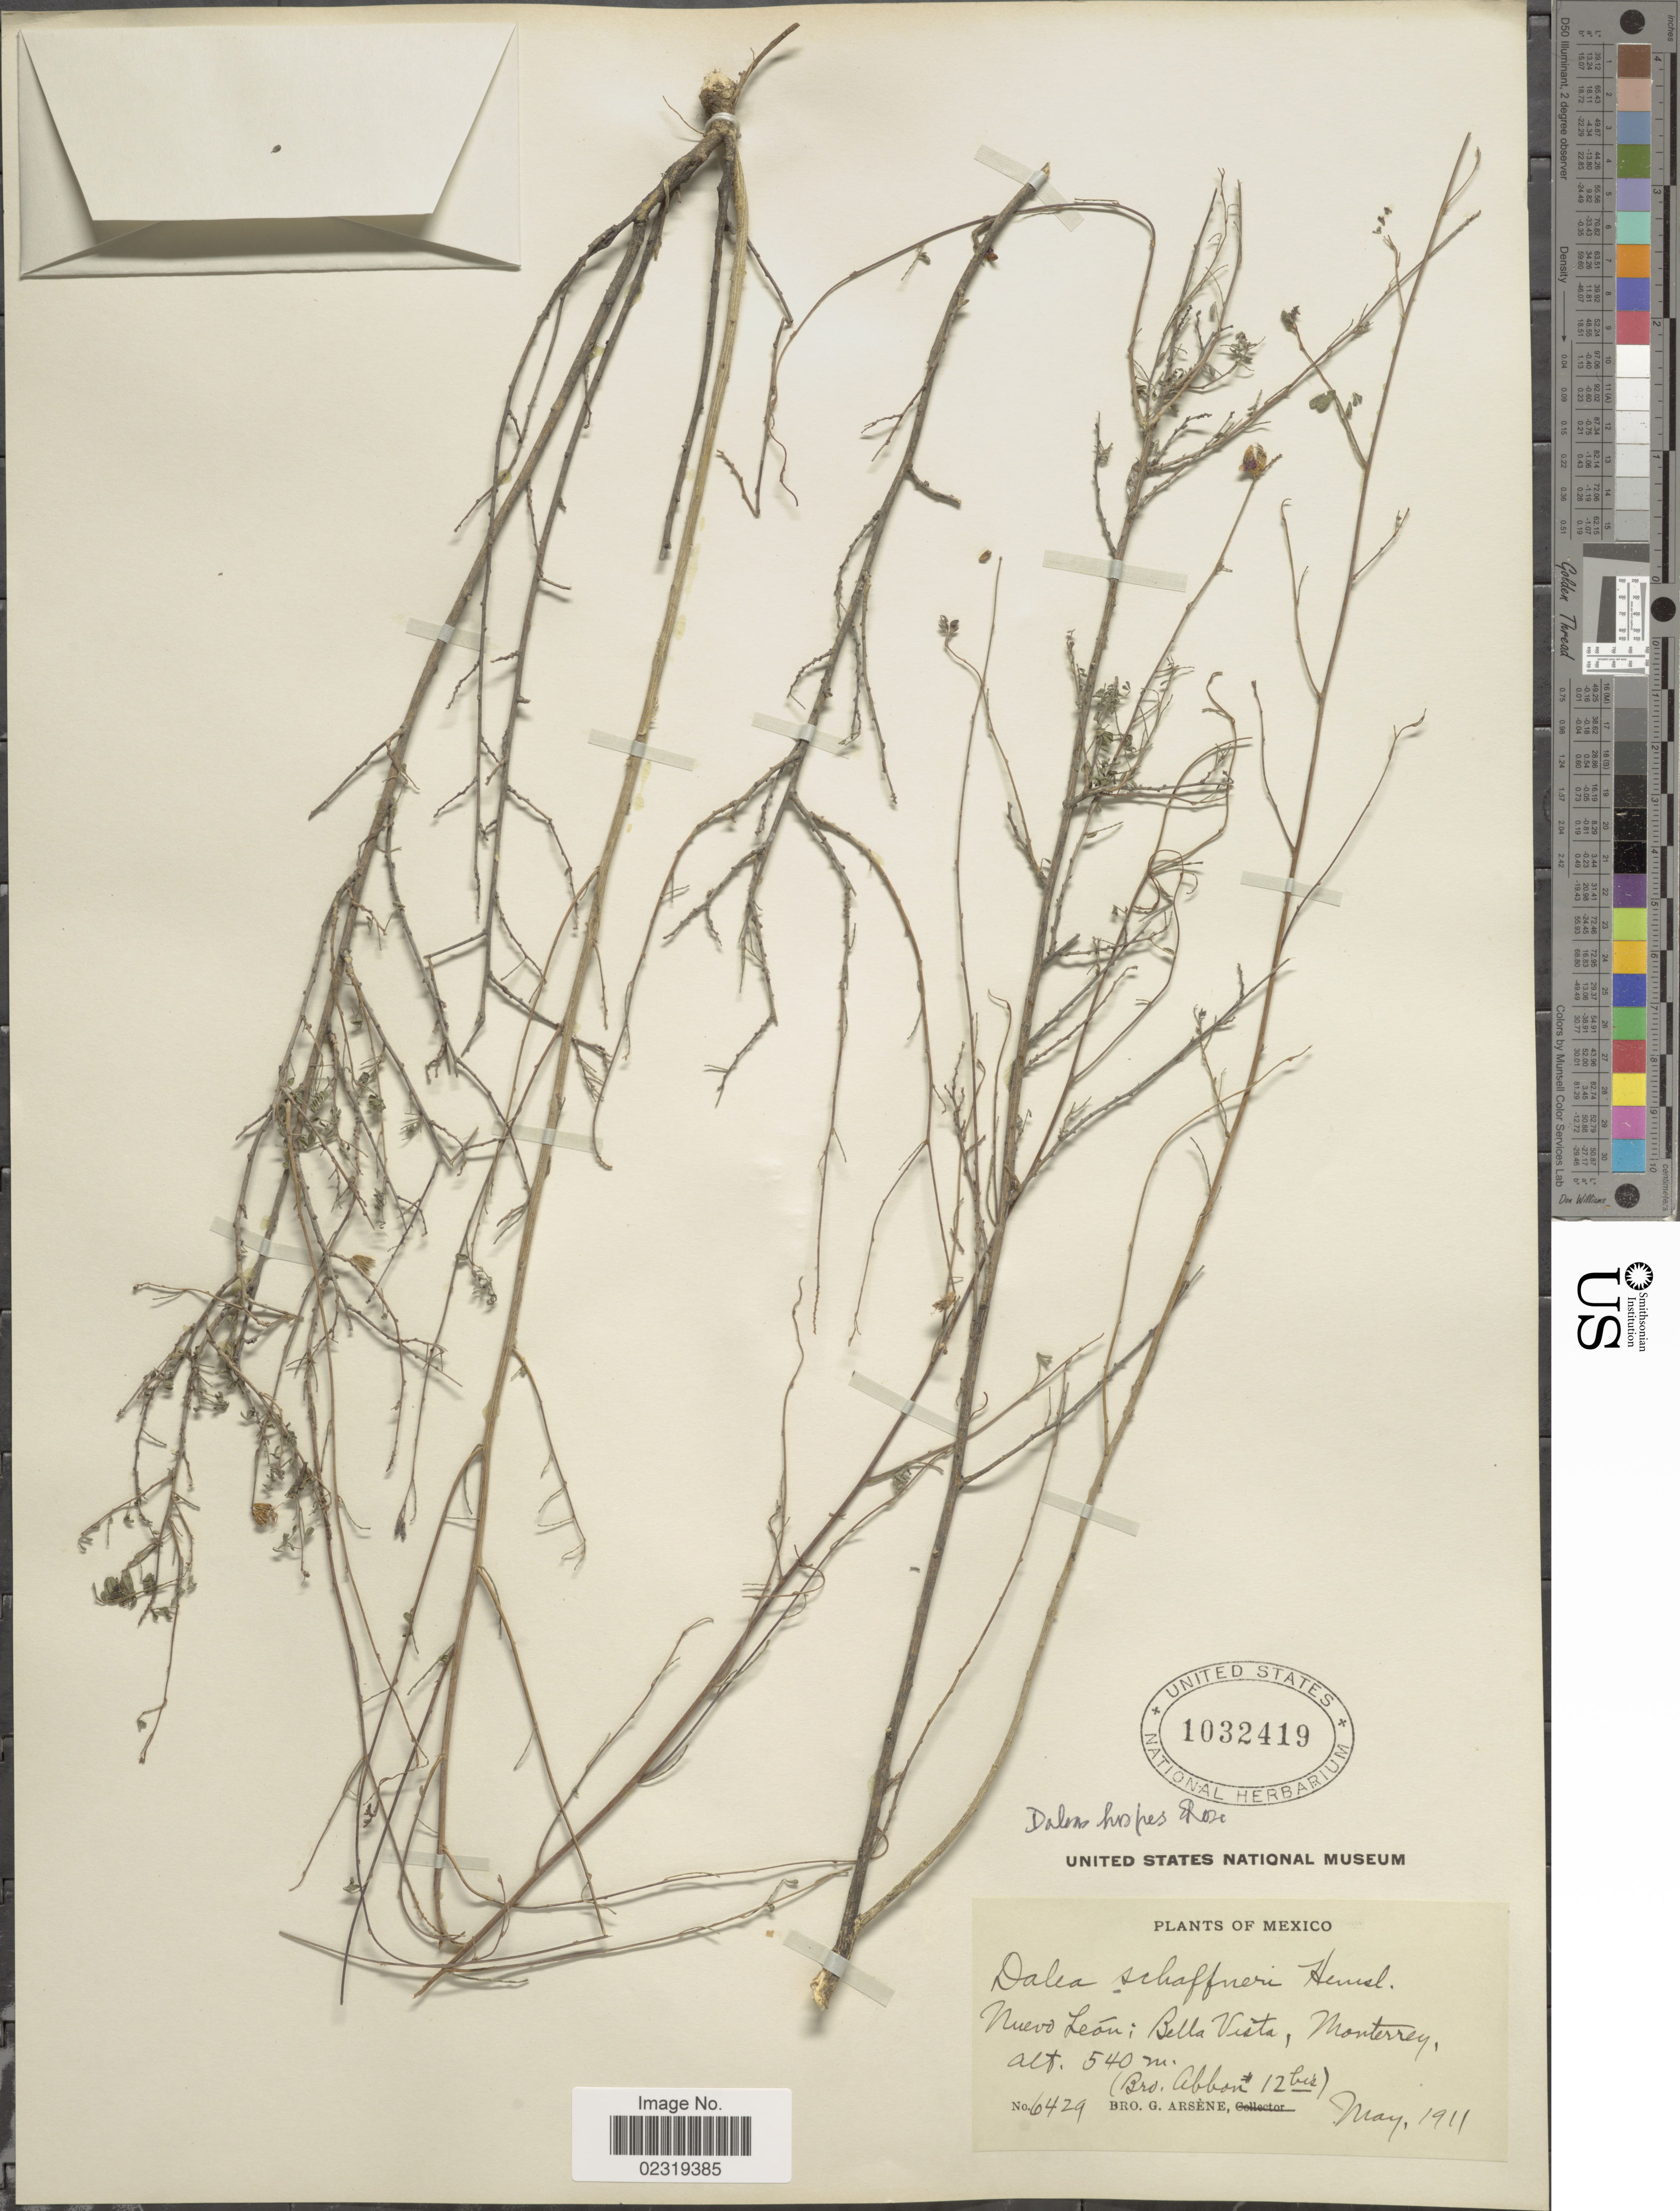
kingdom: Plantae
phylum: Tracheophyta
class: Magnoliopsida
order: Fabales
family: Fabaceae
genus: Dalea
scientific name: Dalea hospes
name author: (Rose) Bullock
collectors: Bro. Abbon & Bro. G. Arsène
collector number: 6429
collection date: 1911-05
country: Mexico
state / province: Nuevo León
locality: Bella Vista, Monterey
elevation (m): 540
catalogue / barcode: US 1032419